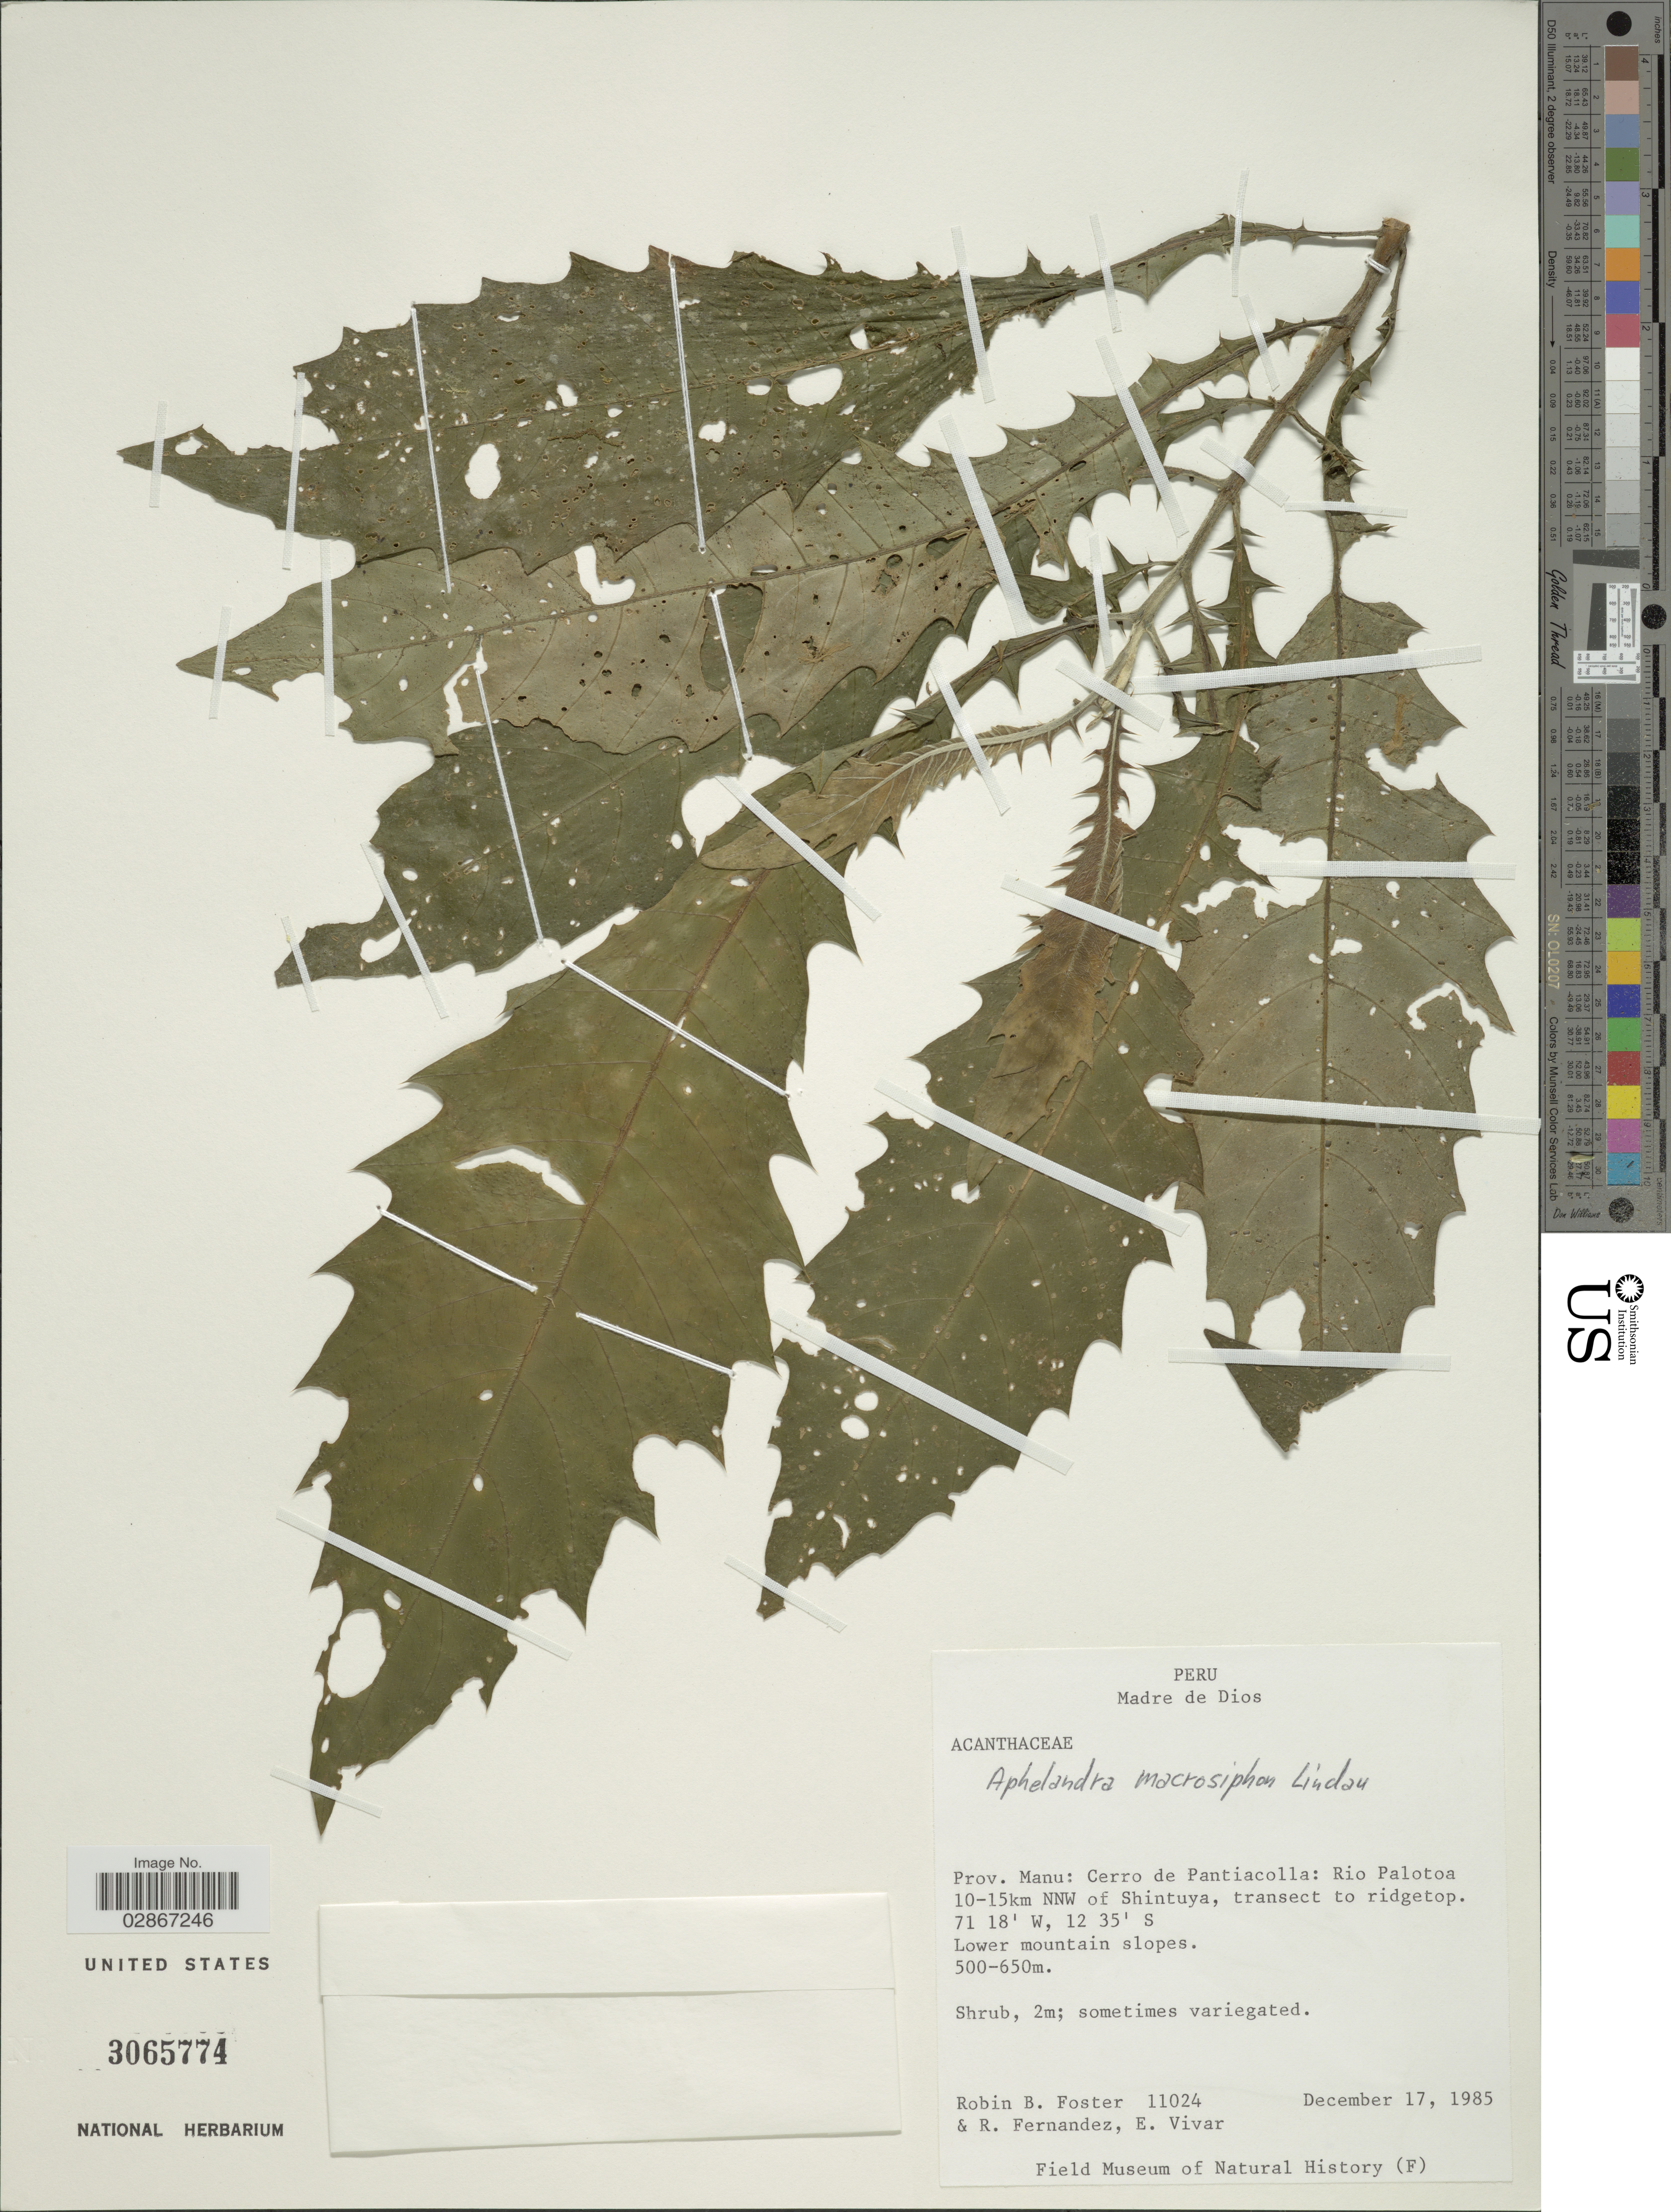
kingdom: Plantae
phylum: Tracheophyta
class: Magnoliopsida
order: Lamiales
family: Acanthaceae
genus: Aphelandra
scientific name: Aphelandra macrosiphon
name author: Lindau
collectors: R. B. Foster, R. Fernandez & E. Vivar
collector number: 11024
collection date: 1985-12-17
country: Peru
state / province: Madre de Dios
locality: Prov. Manu: Cerro de Pantiacolla: Rio Palotoa 10-15km NNW of Shintuya, transect to ridgetop.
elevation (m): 500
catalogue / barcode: US 3065774